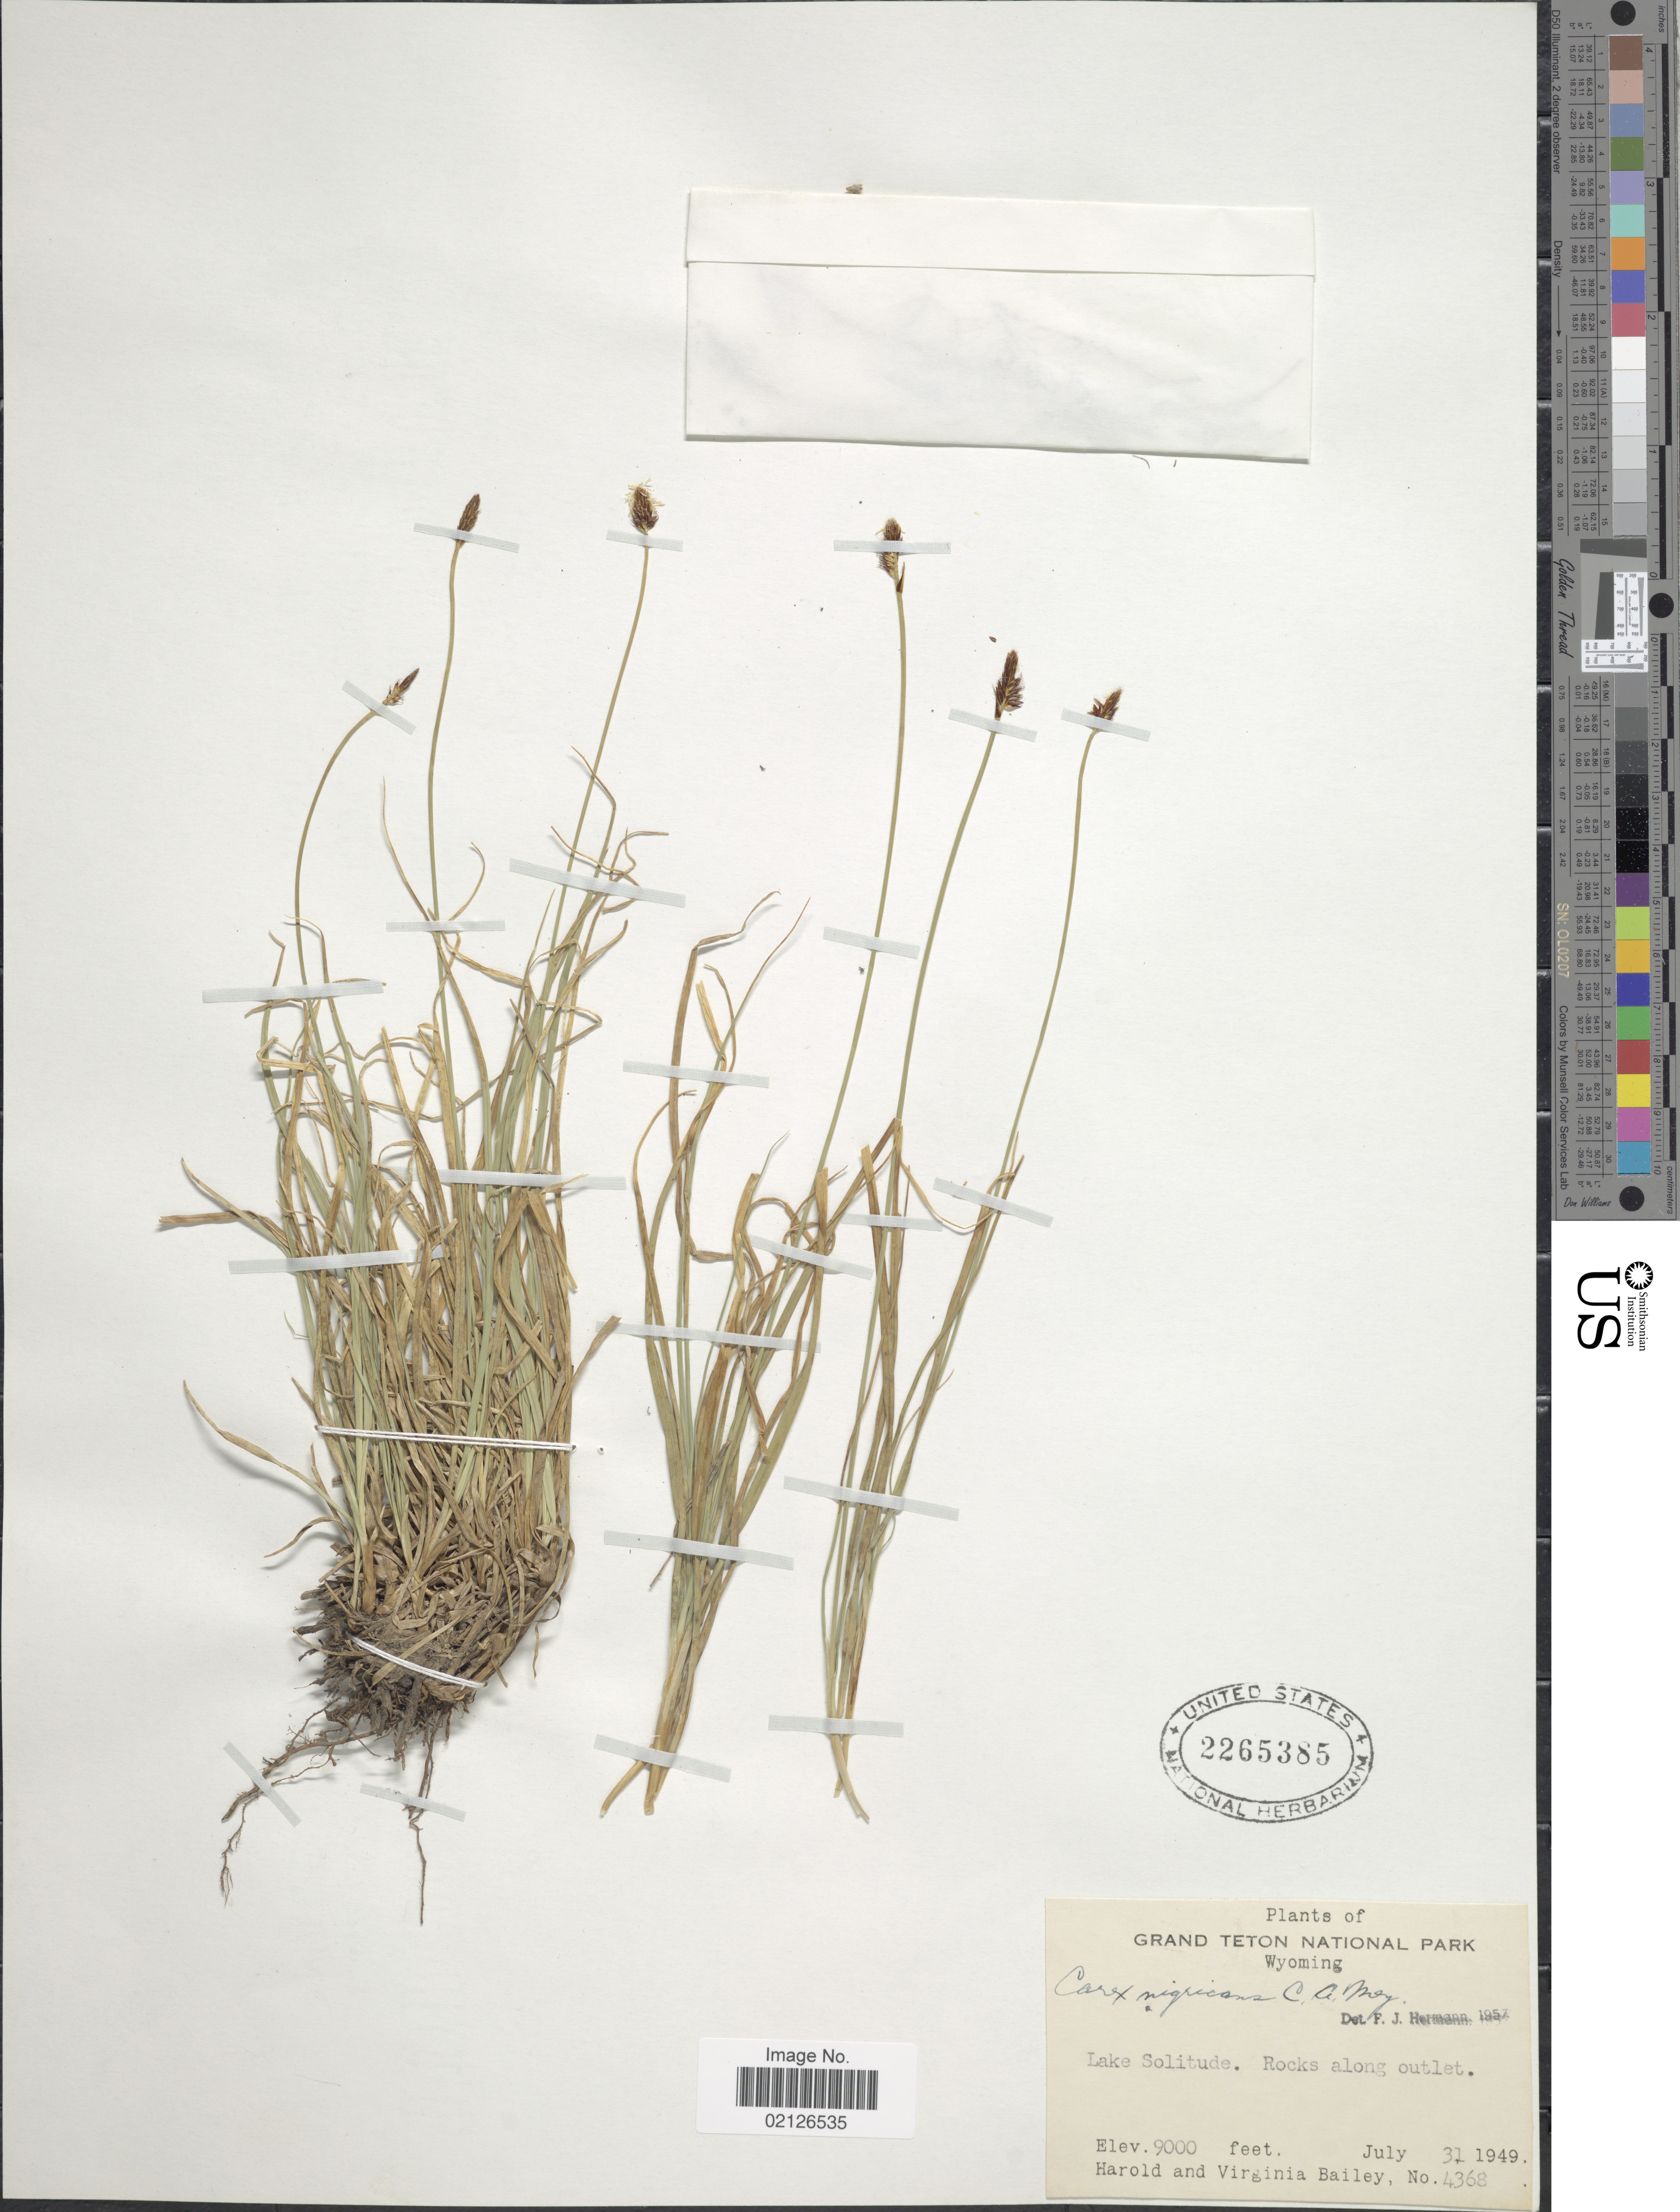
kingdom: Plantae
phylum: Tracheophyta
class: Liliopsida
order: Poales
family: Cyperaceae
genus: Carex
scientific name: Carex nigricans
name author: C.A. Mey.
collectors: H. Bailey & V. L. Bailey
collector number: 4368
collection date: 1949-07-31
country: United States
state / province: Wyoming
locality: Grand Teton National Park, Lake Solitude, rocks along outlet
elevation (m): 2743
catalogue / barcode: US 2265385